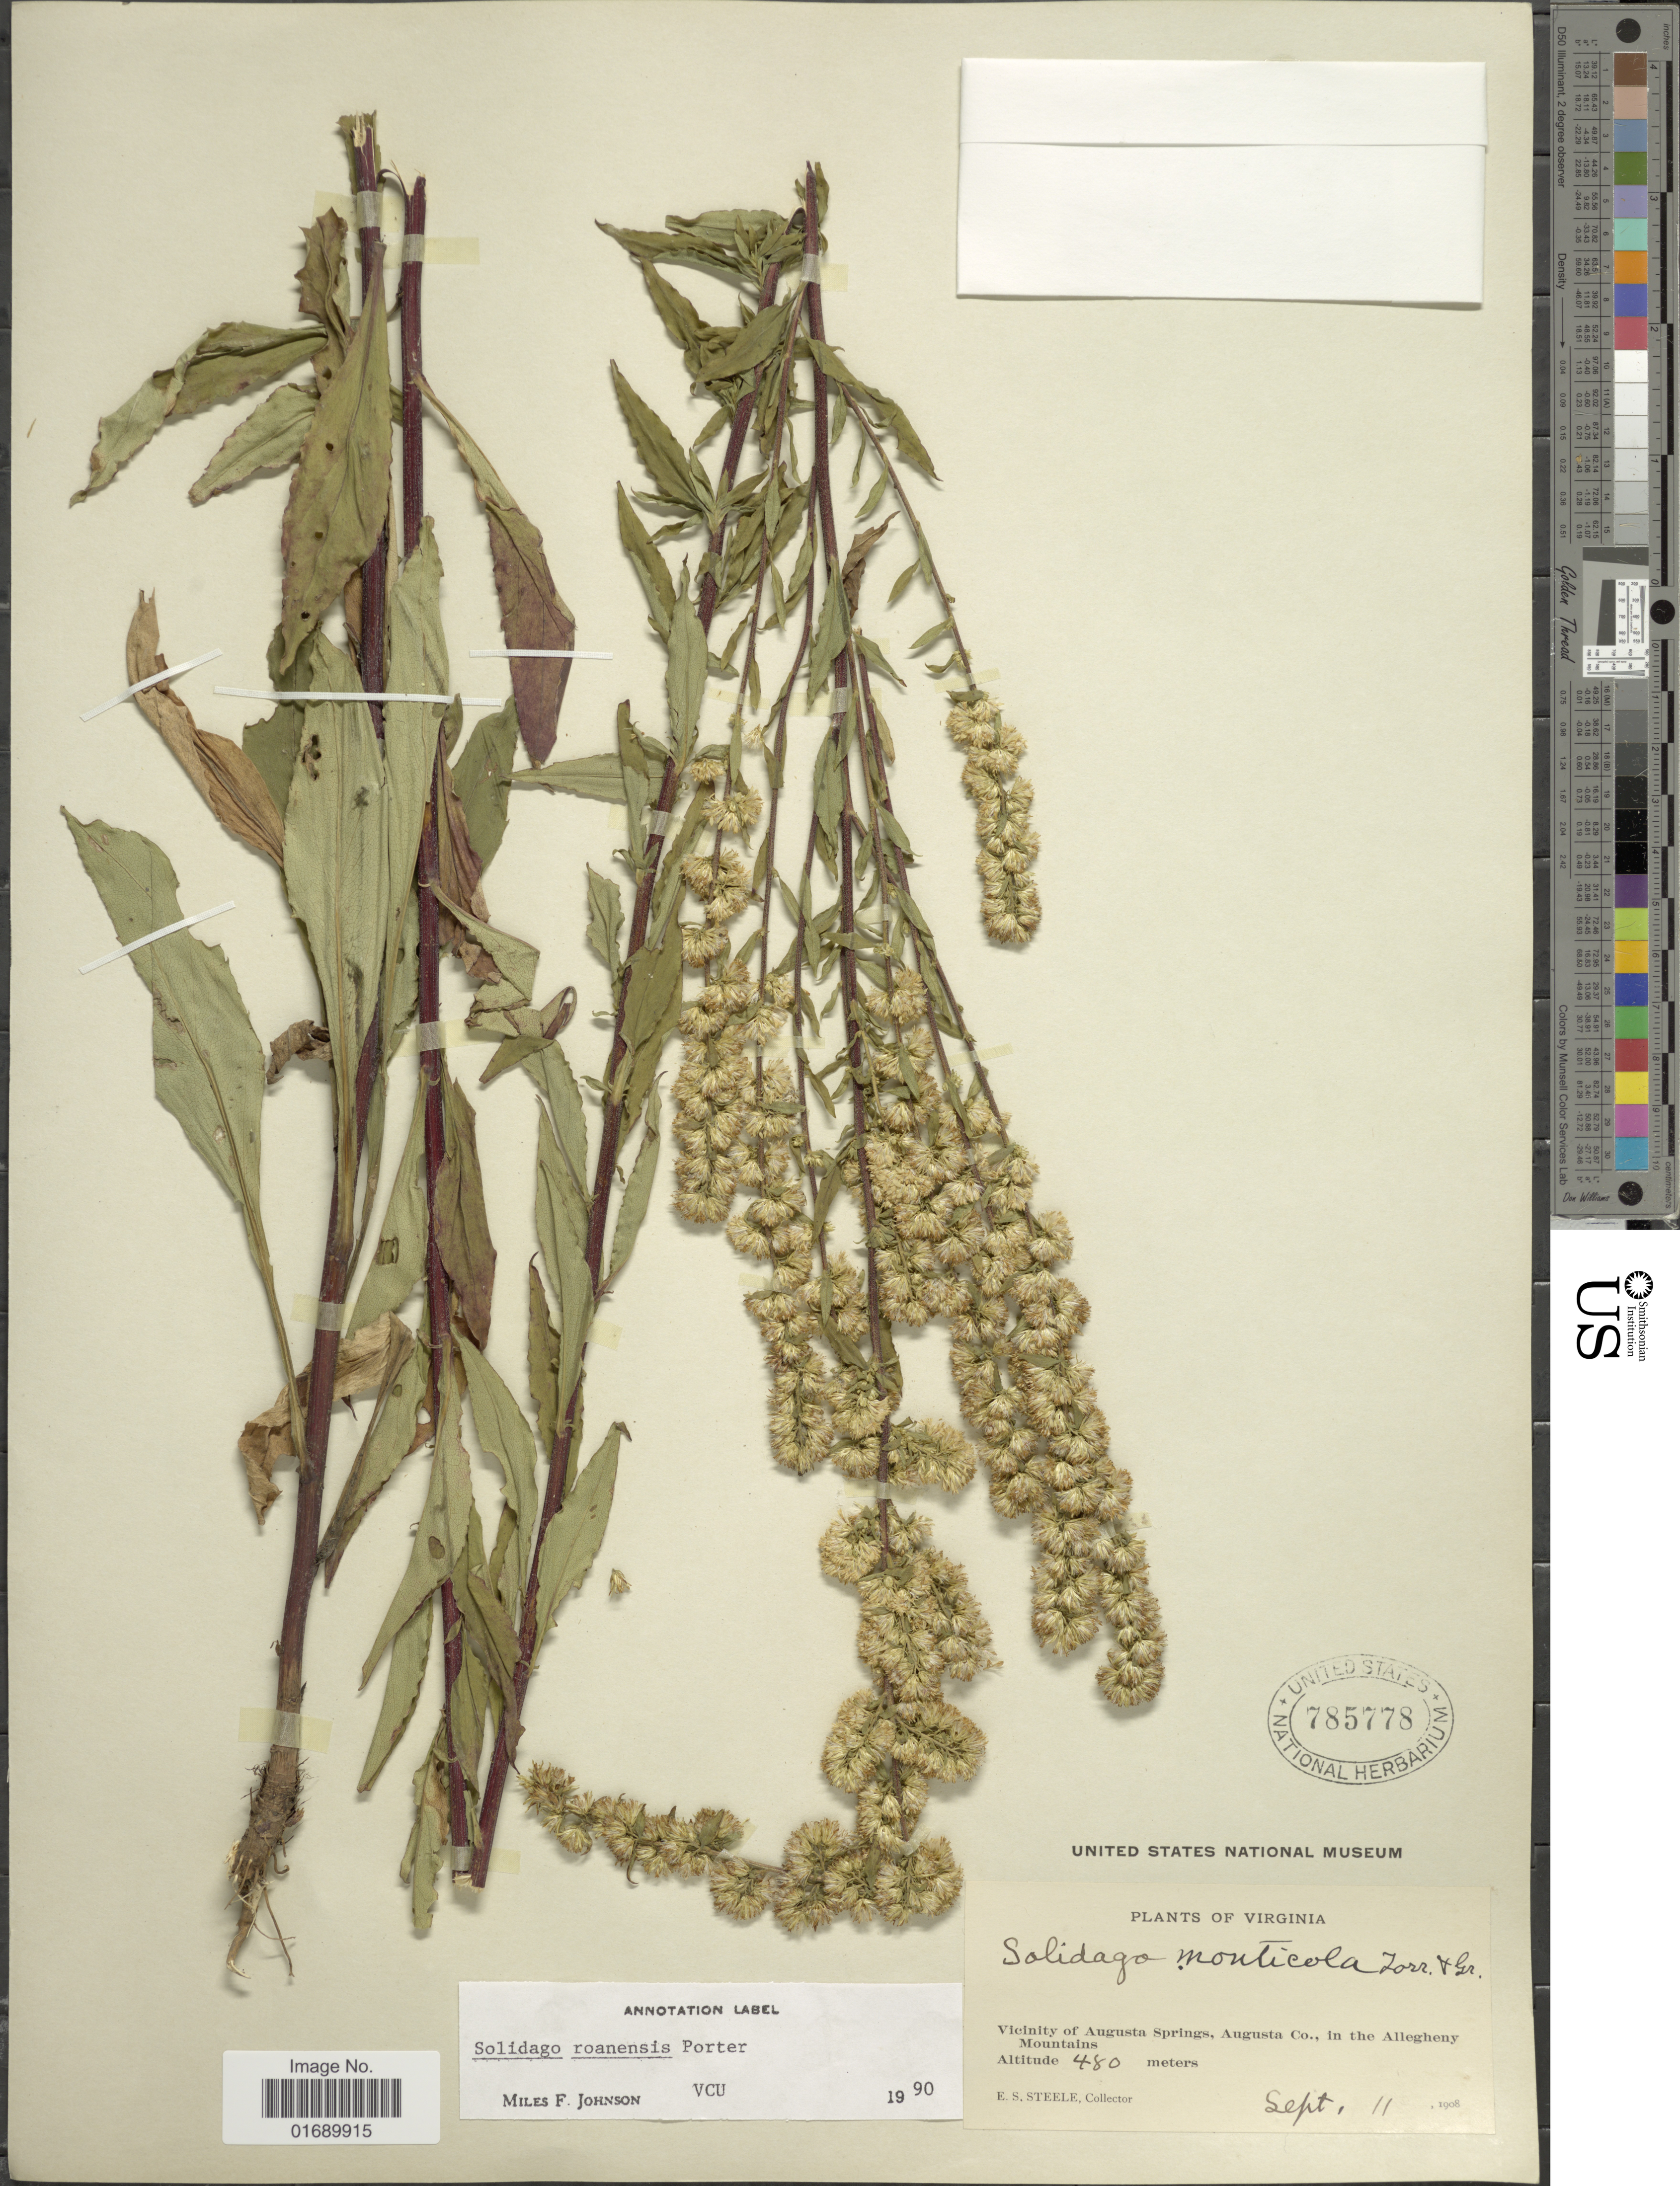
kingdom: Plantae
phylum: Tracheophyta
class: Magnoliopsida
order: Asterales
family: Asteraceae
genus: Solidago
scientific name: Solidago roanensis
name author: Porter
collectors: E. Steele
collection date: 1908-09-11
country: United States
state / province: Virginia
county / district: Augusta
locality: Vicinity of Augusta Springs, Augusta Co., in the Allegheny Mountains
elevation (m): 480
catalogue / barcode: US 785778